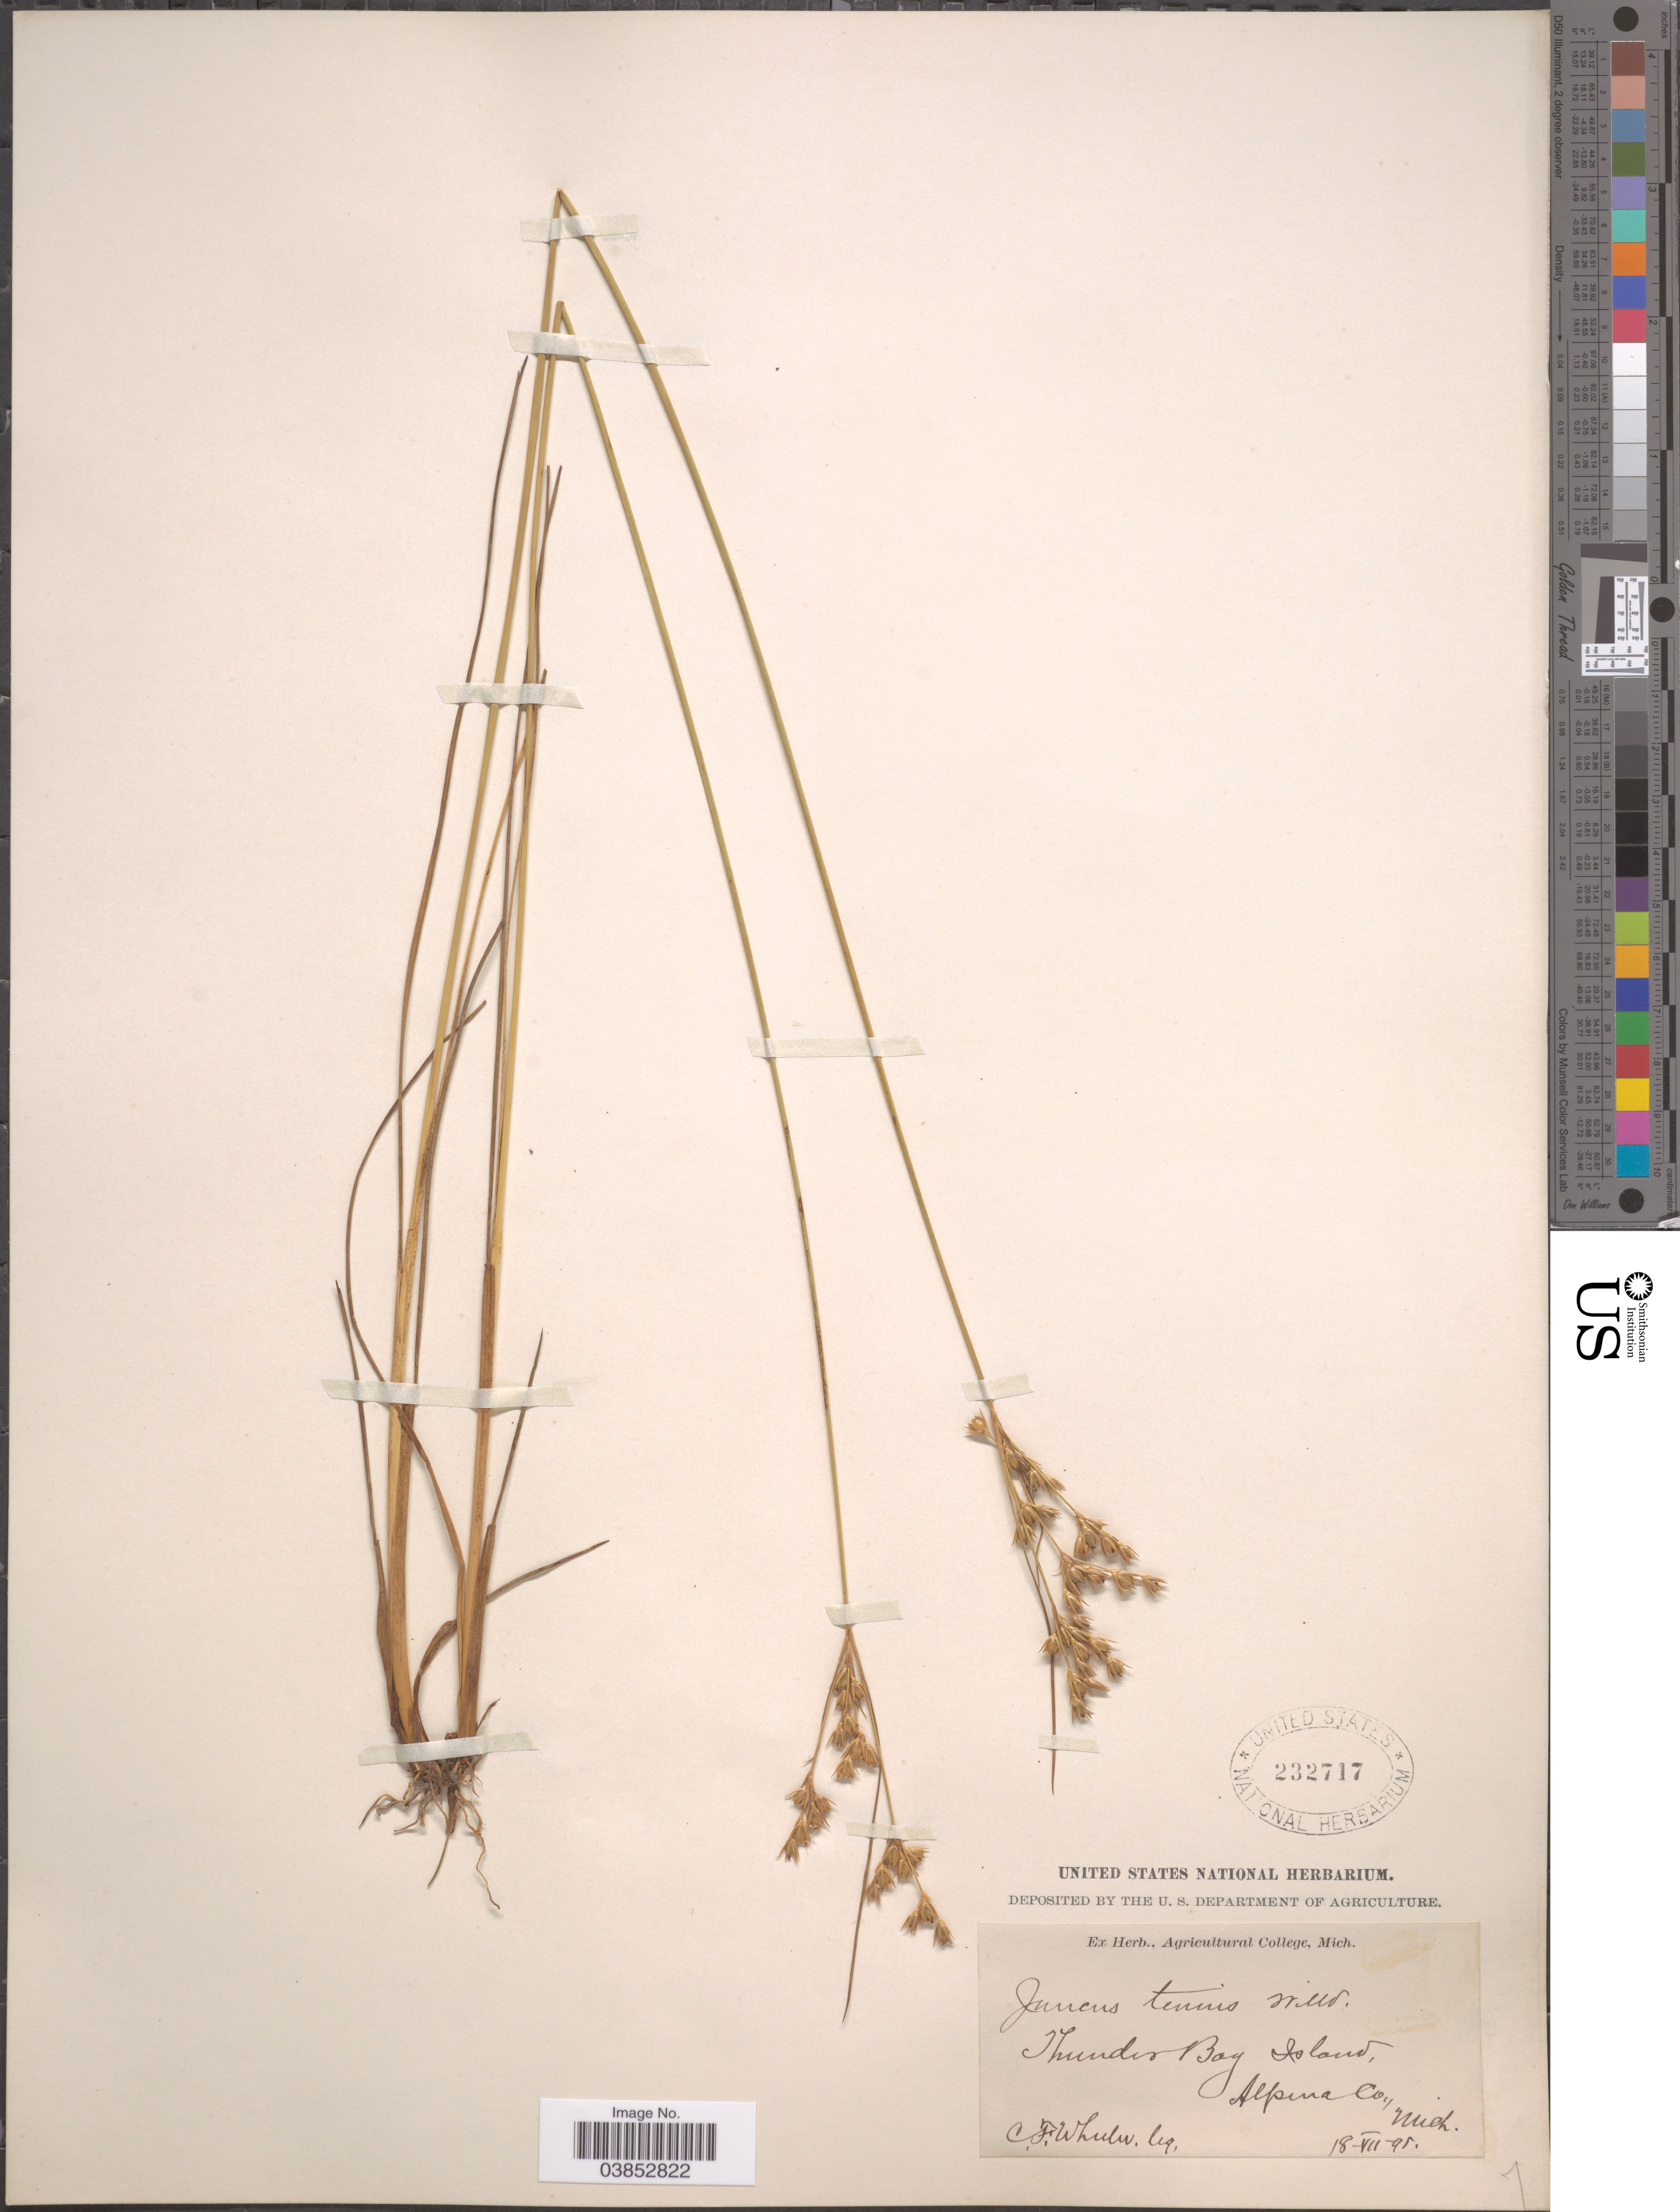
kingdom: Plantae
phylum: Tracheophyta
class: Liliopsida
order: Poales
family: Juncaceae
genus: Juncus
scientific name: Juncus dudleyi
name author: Wiegand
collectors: C. Whulm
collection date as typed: Transcribed d/m/y: 18/7/95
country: United States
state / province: Michigan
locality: Thunder Bay Island, Alpine Co.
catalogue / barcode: US 232717